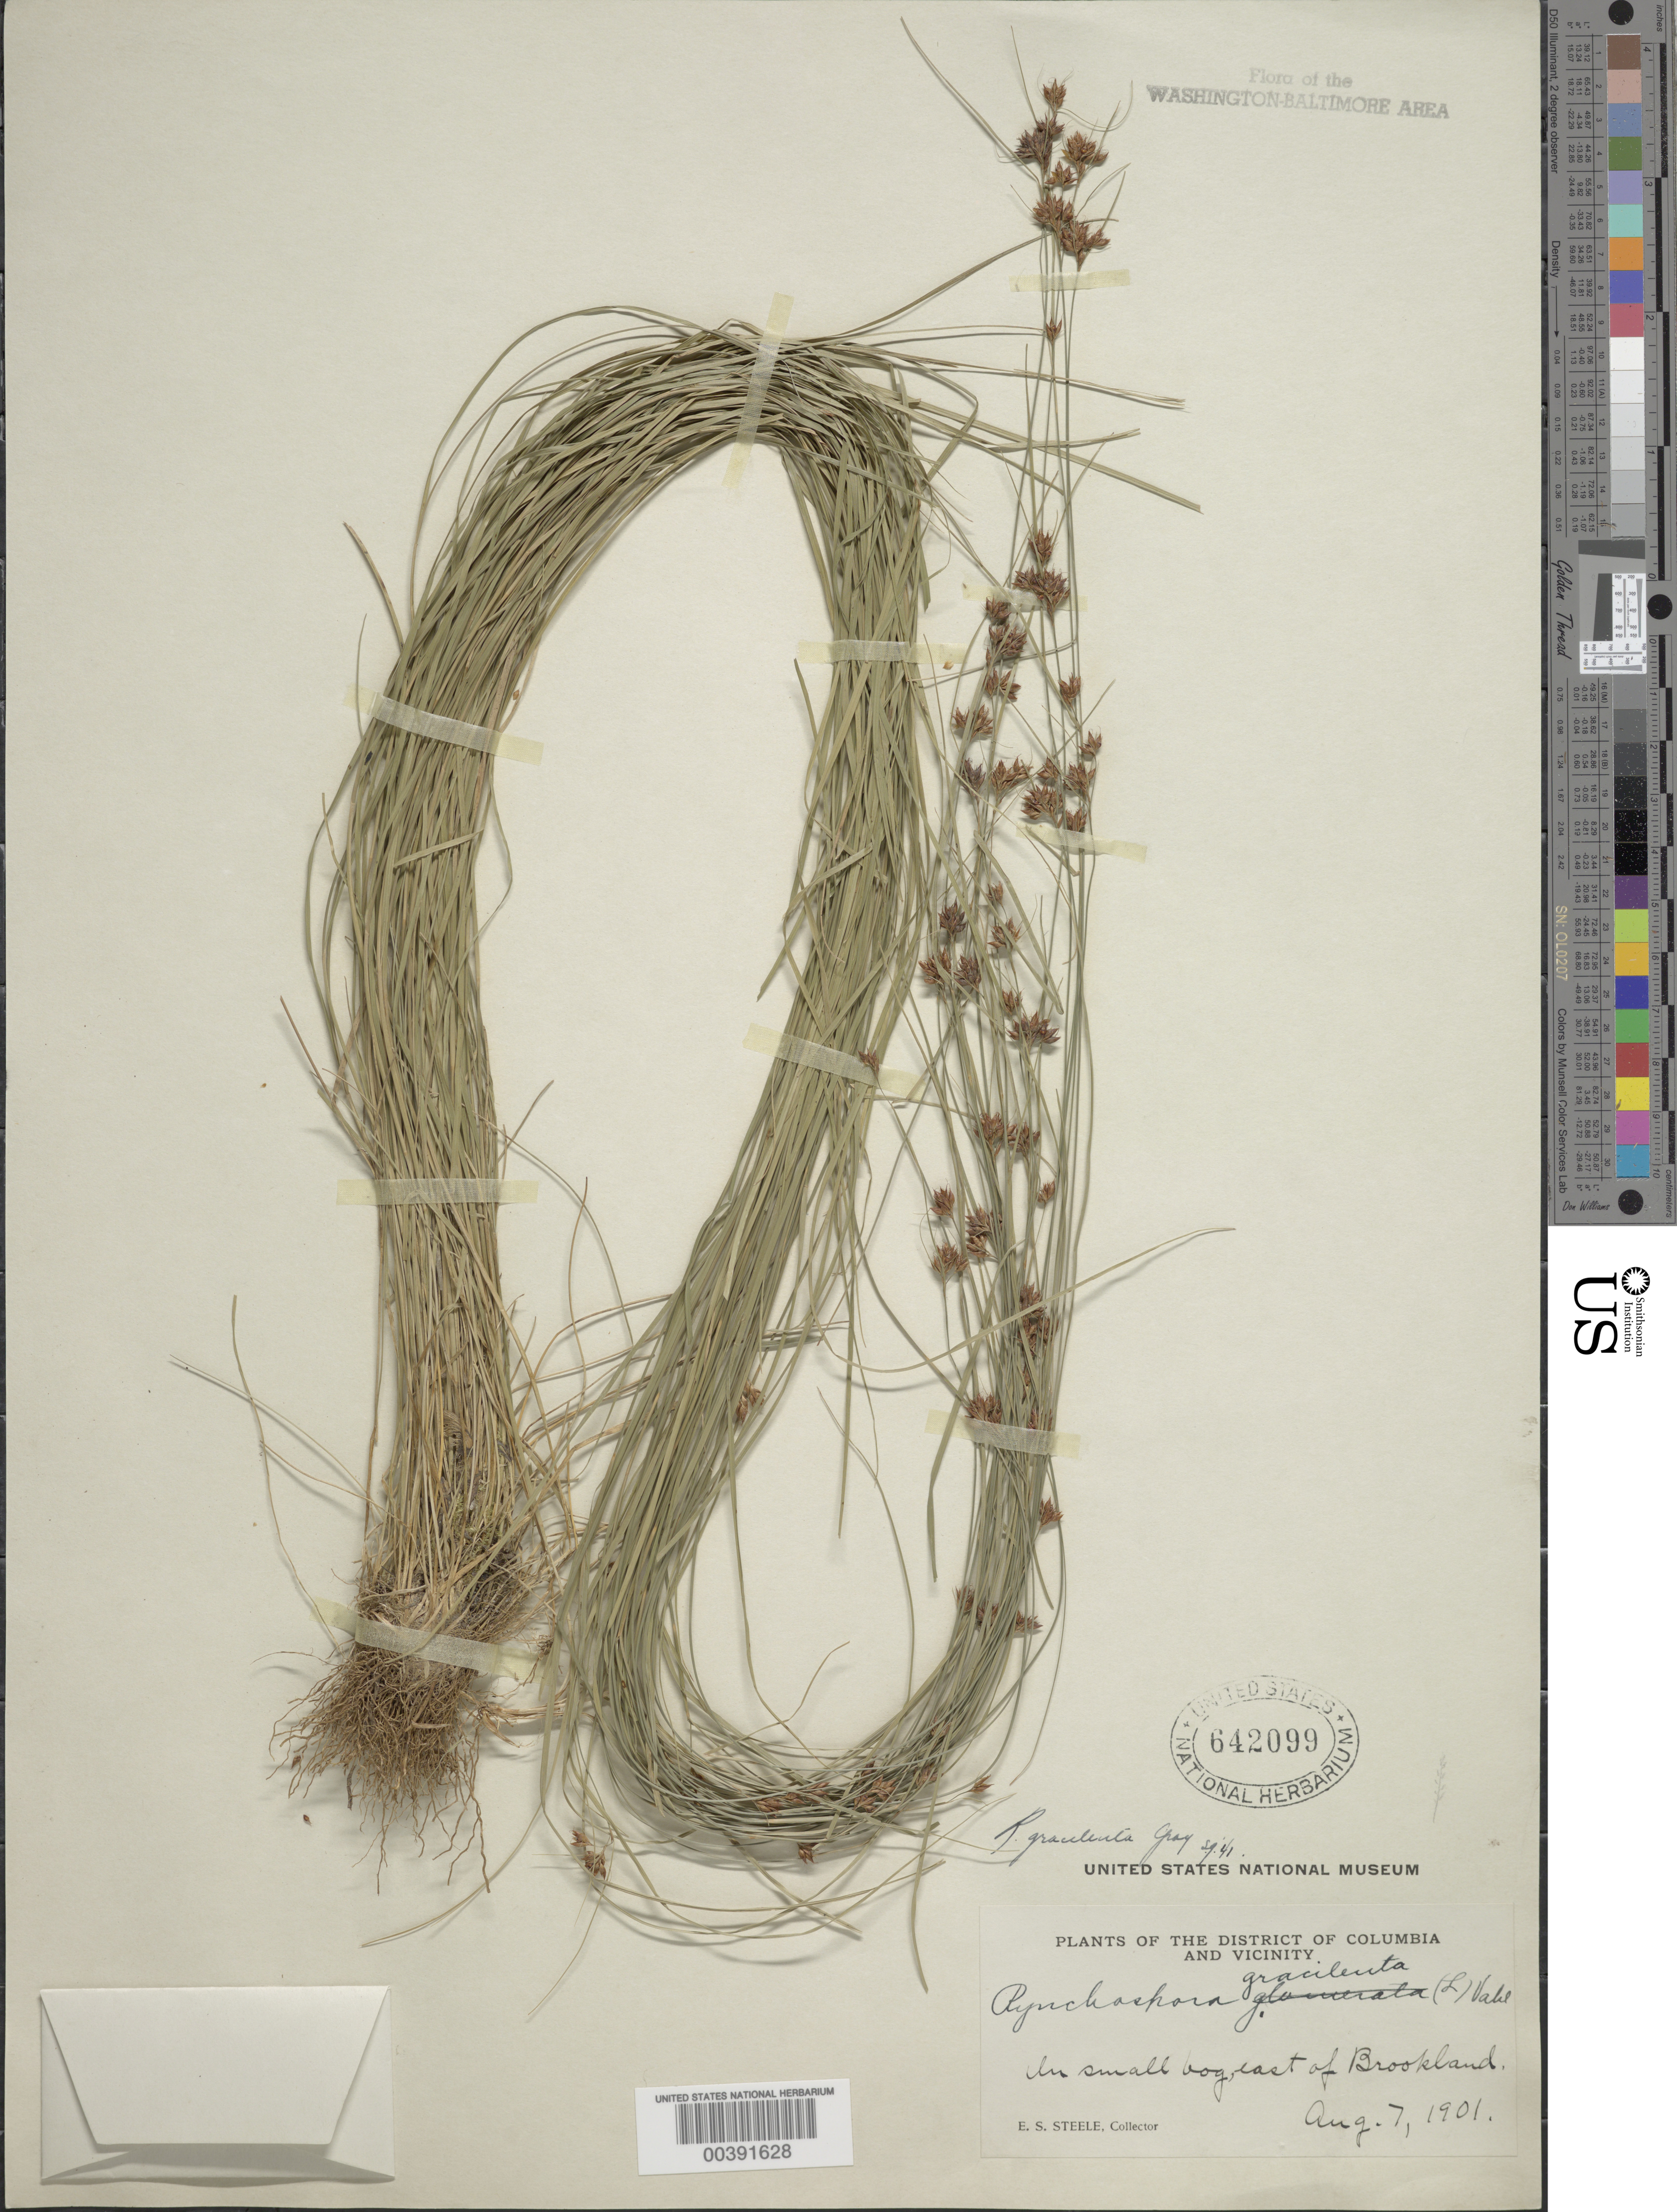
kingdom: Plantae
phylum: Tracheophyta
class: Liliopsida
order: Poales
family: Cyperaceae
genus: Rhynchospora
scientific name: Rhynchospora gracilenta A. Gray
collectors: E. Steele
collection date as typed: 07 Aug 1901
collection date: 1901-08-07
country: United States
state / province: District of Columbia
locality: East of Brookland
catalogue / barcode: US 642099